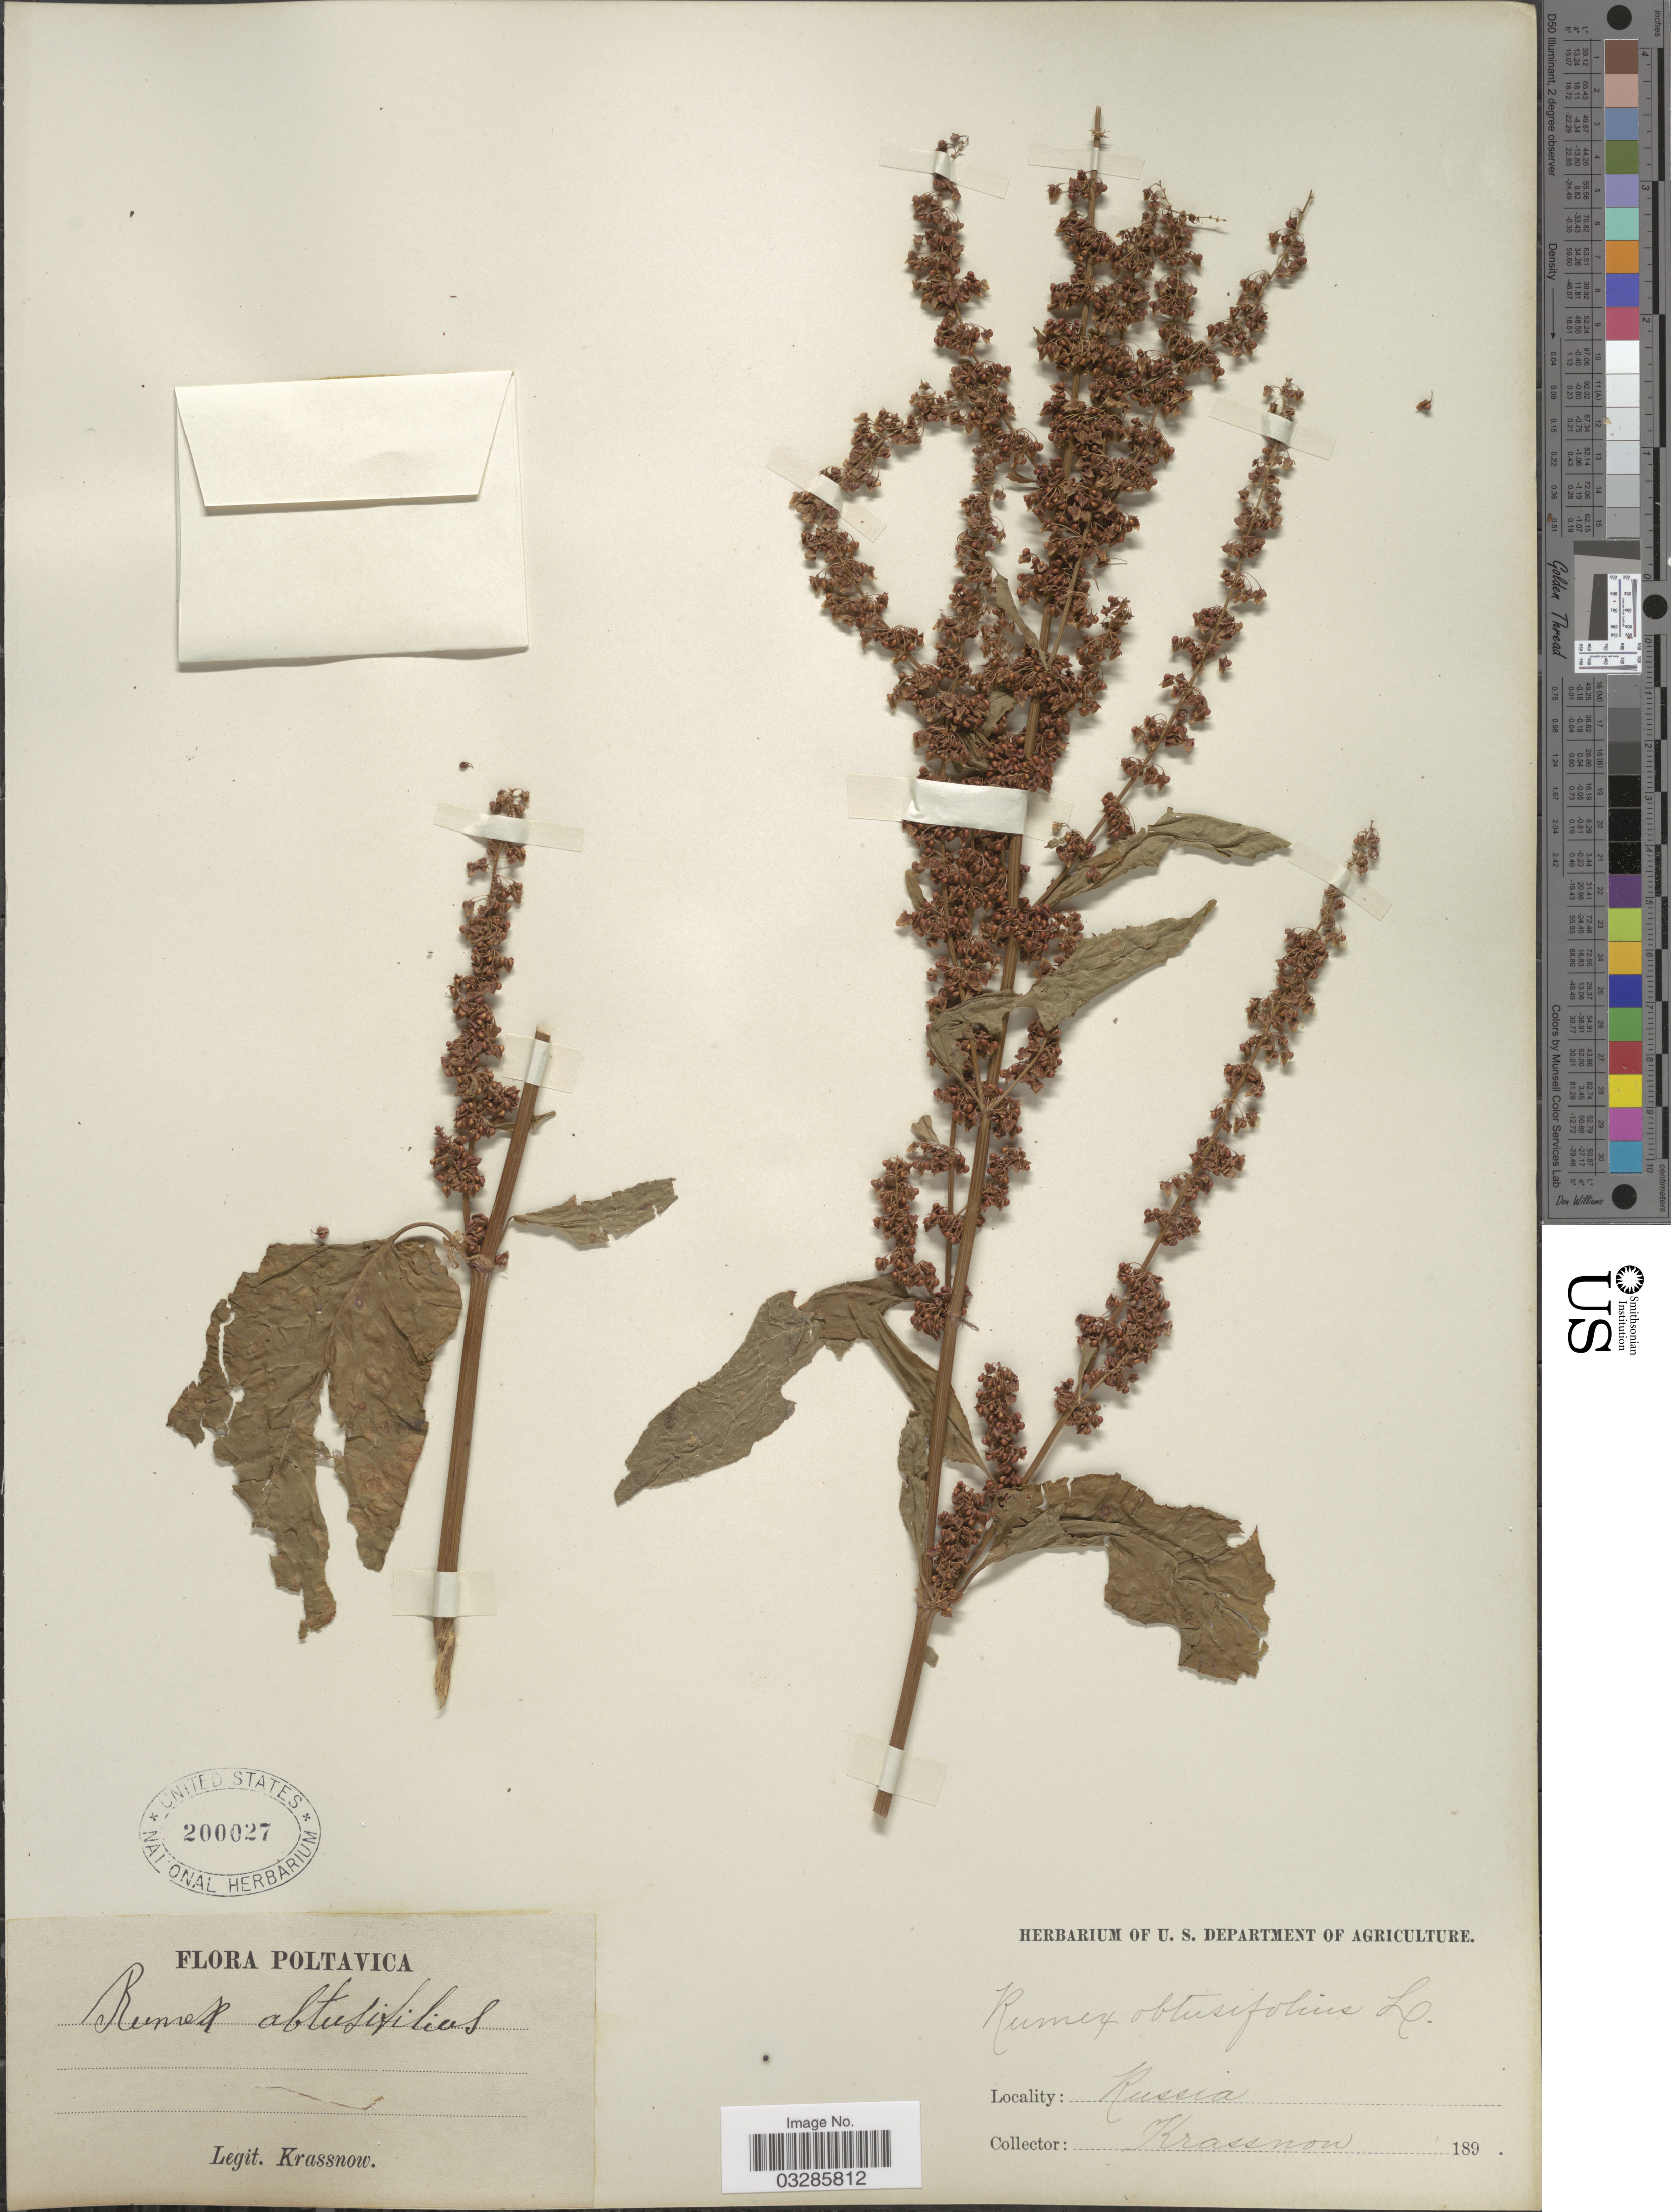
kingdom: Plantae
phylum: Tracheophyta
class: Magnoliopsida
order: Caryophyllales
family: Polygonaceae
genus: Rumex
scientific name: Rumex obtusifolius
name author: L.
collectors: -. Krassnow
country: Ukraine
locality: Poltavica.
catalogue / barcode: US 200027